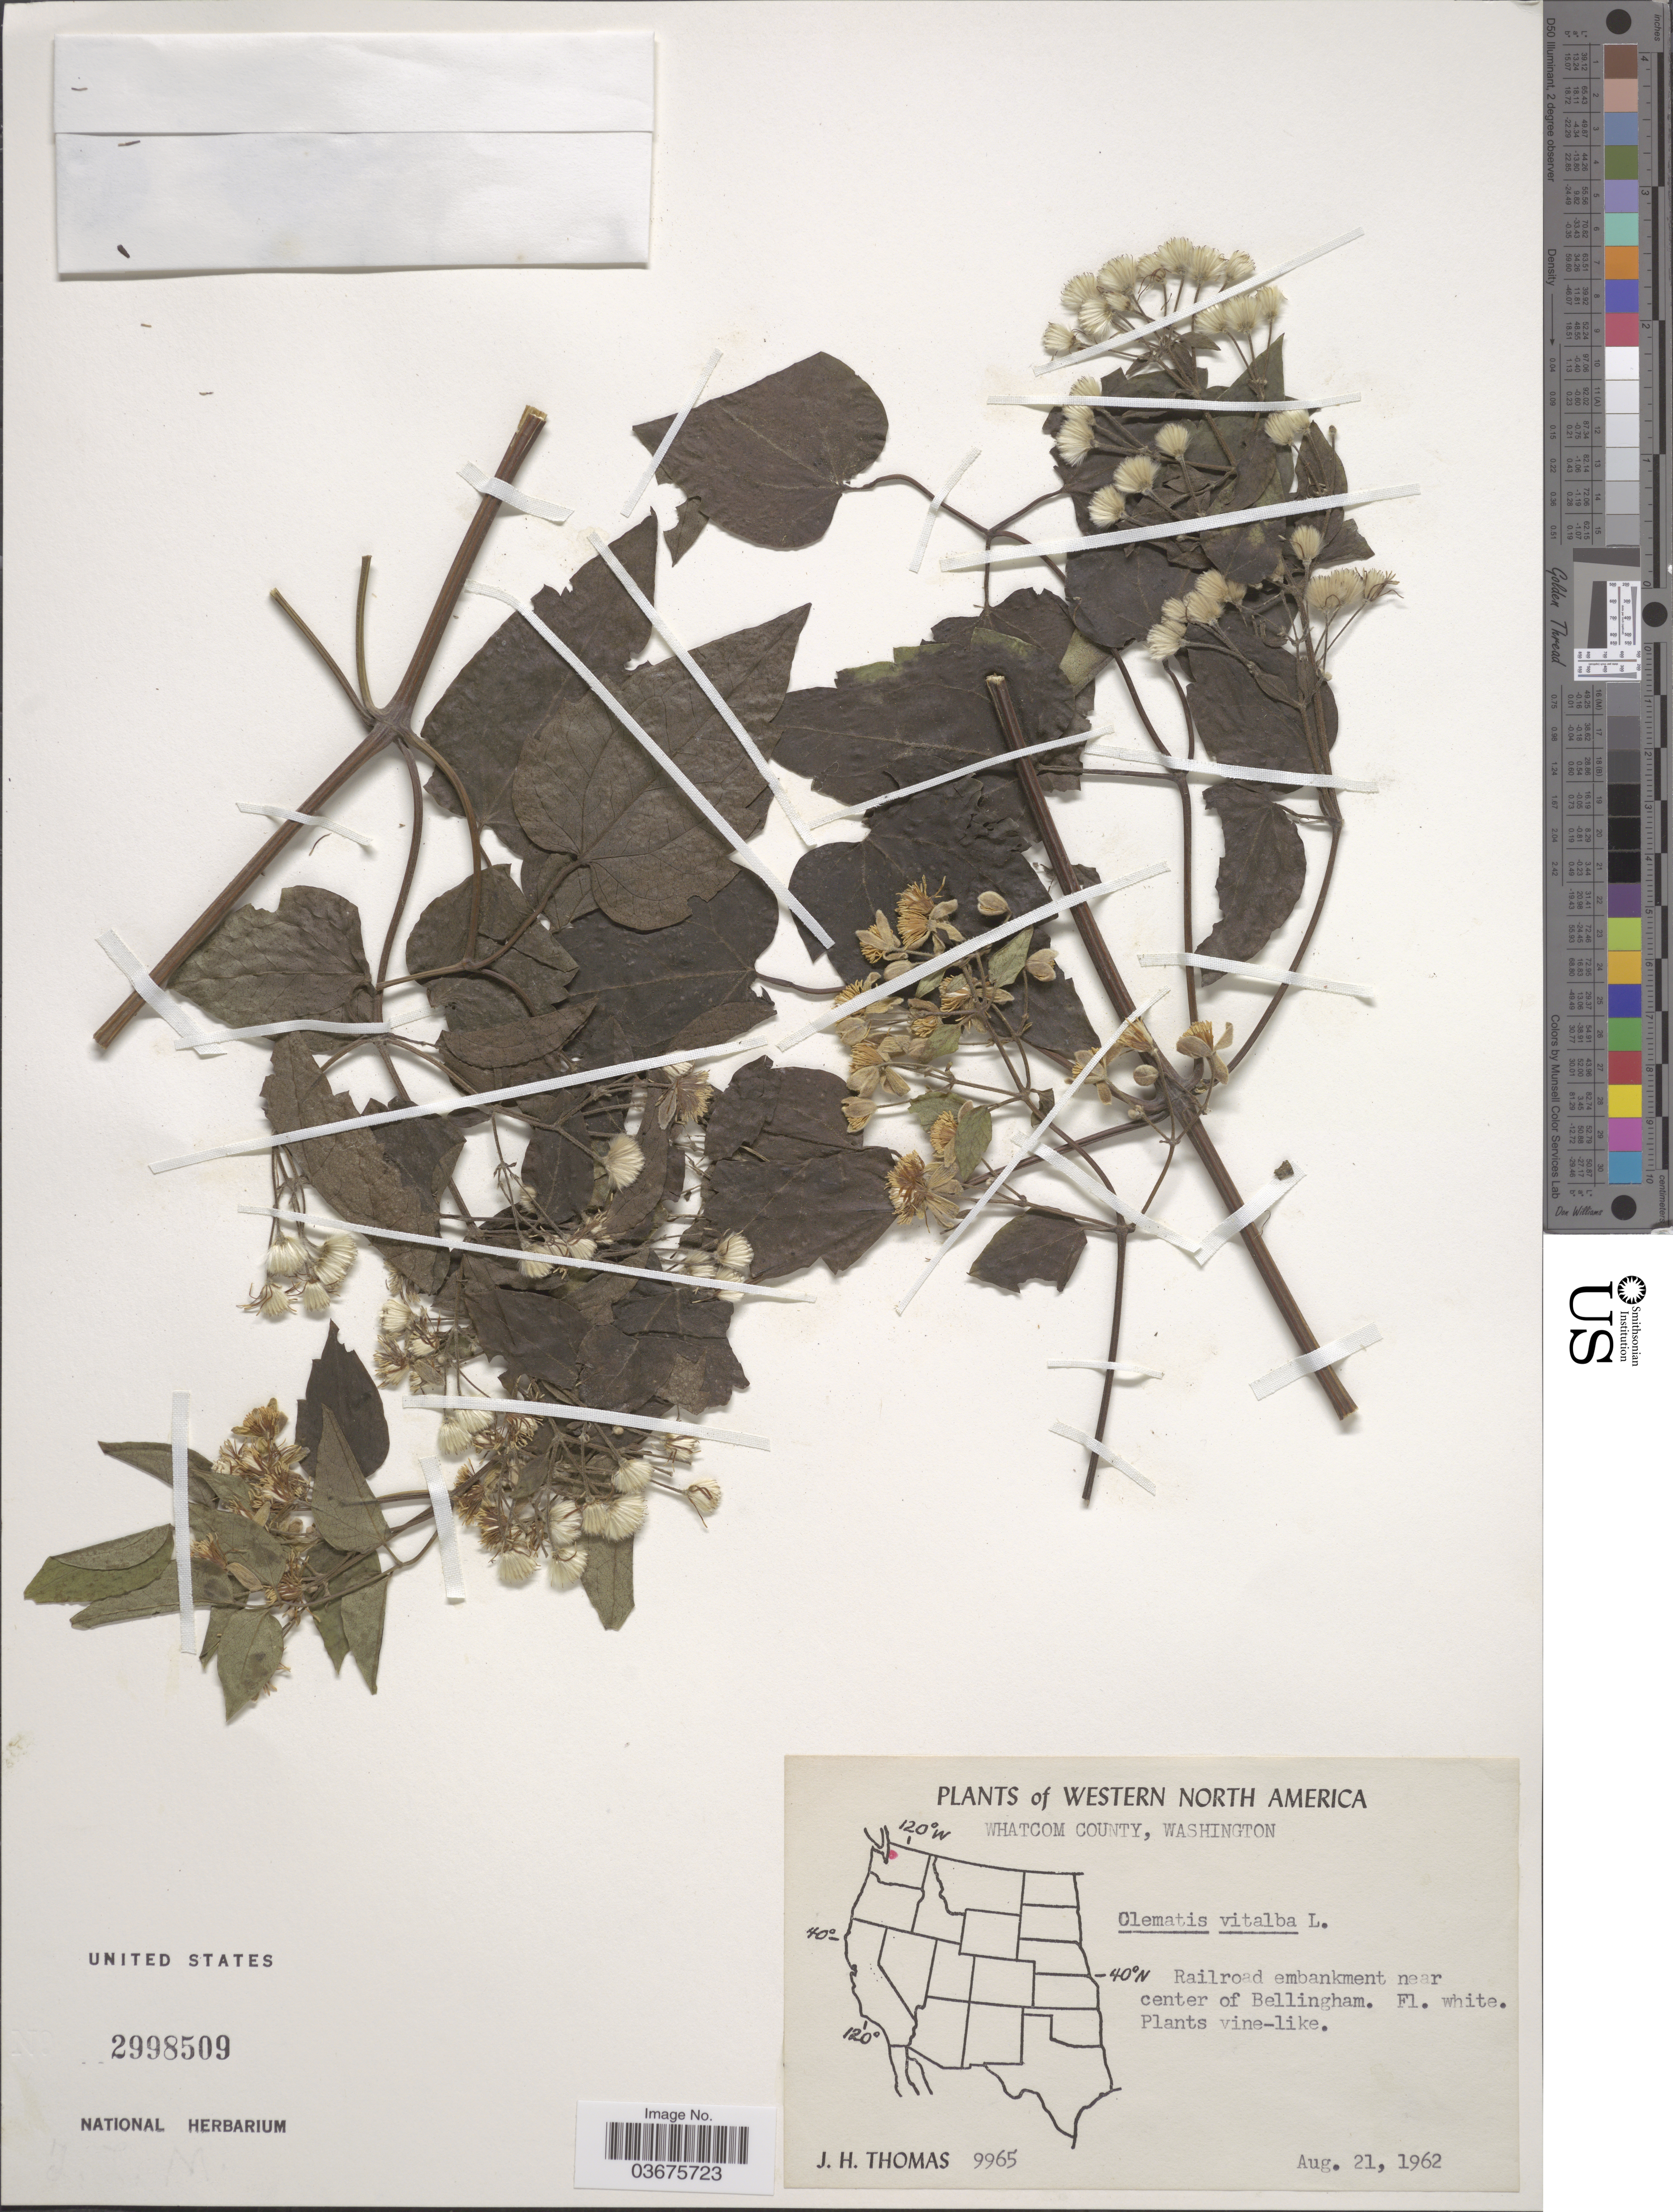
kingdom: Plantae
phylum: Tracheophyta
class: Magnoliopsida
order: Ranunculales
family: Ranunculaceae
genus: Clematis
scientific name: Clematis vitalba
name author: L.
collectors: J. H. Thomas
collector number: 9965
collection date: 1962-08-21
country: United States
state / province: Washington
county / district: Whatcom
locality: Western North America. Whatcom County. Railroad embankment near center of Bellingham.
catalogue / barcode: US 2998509